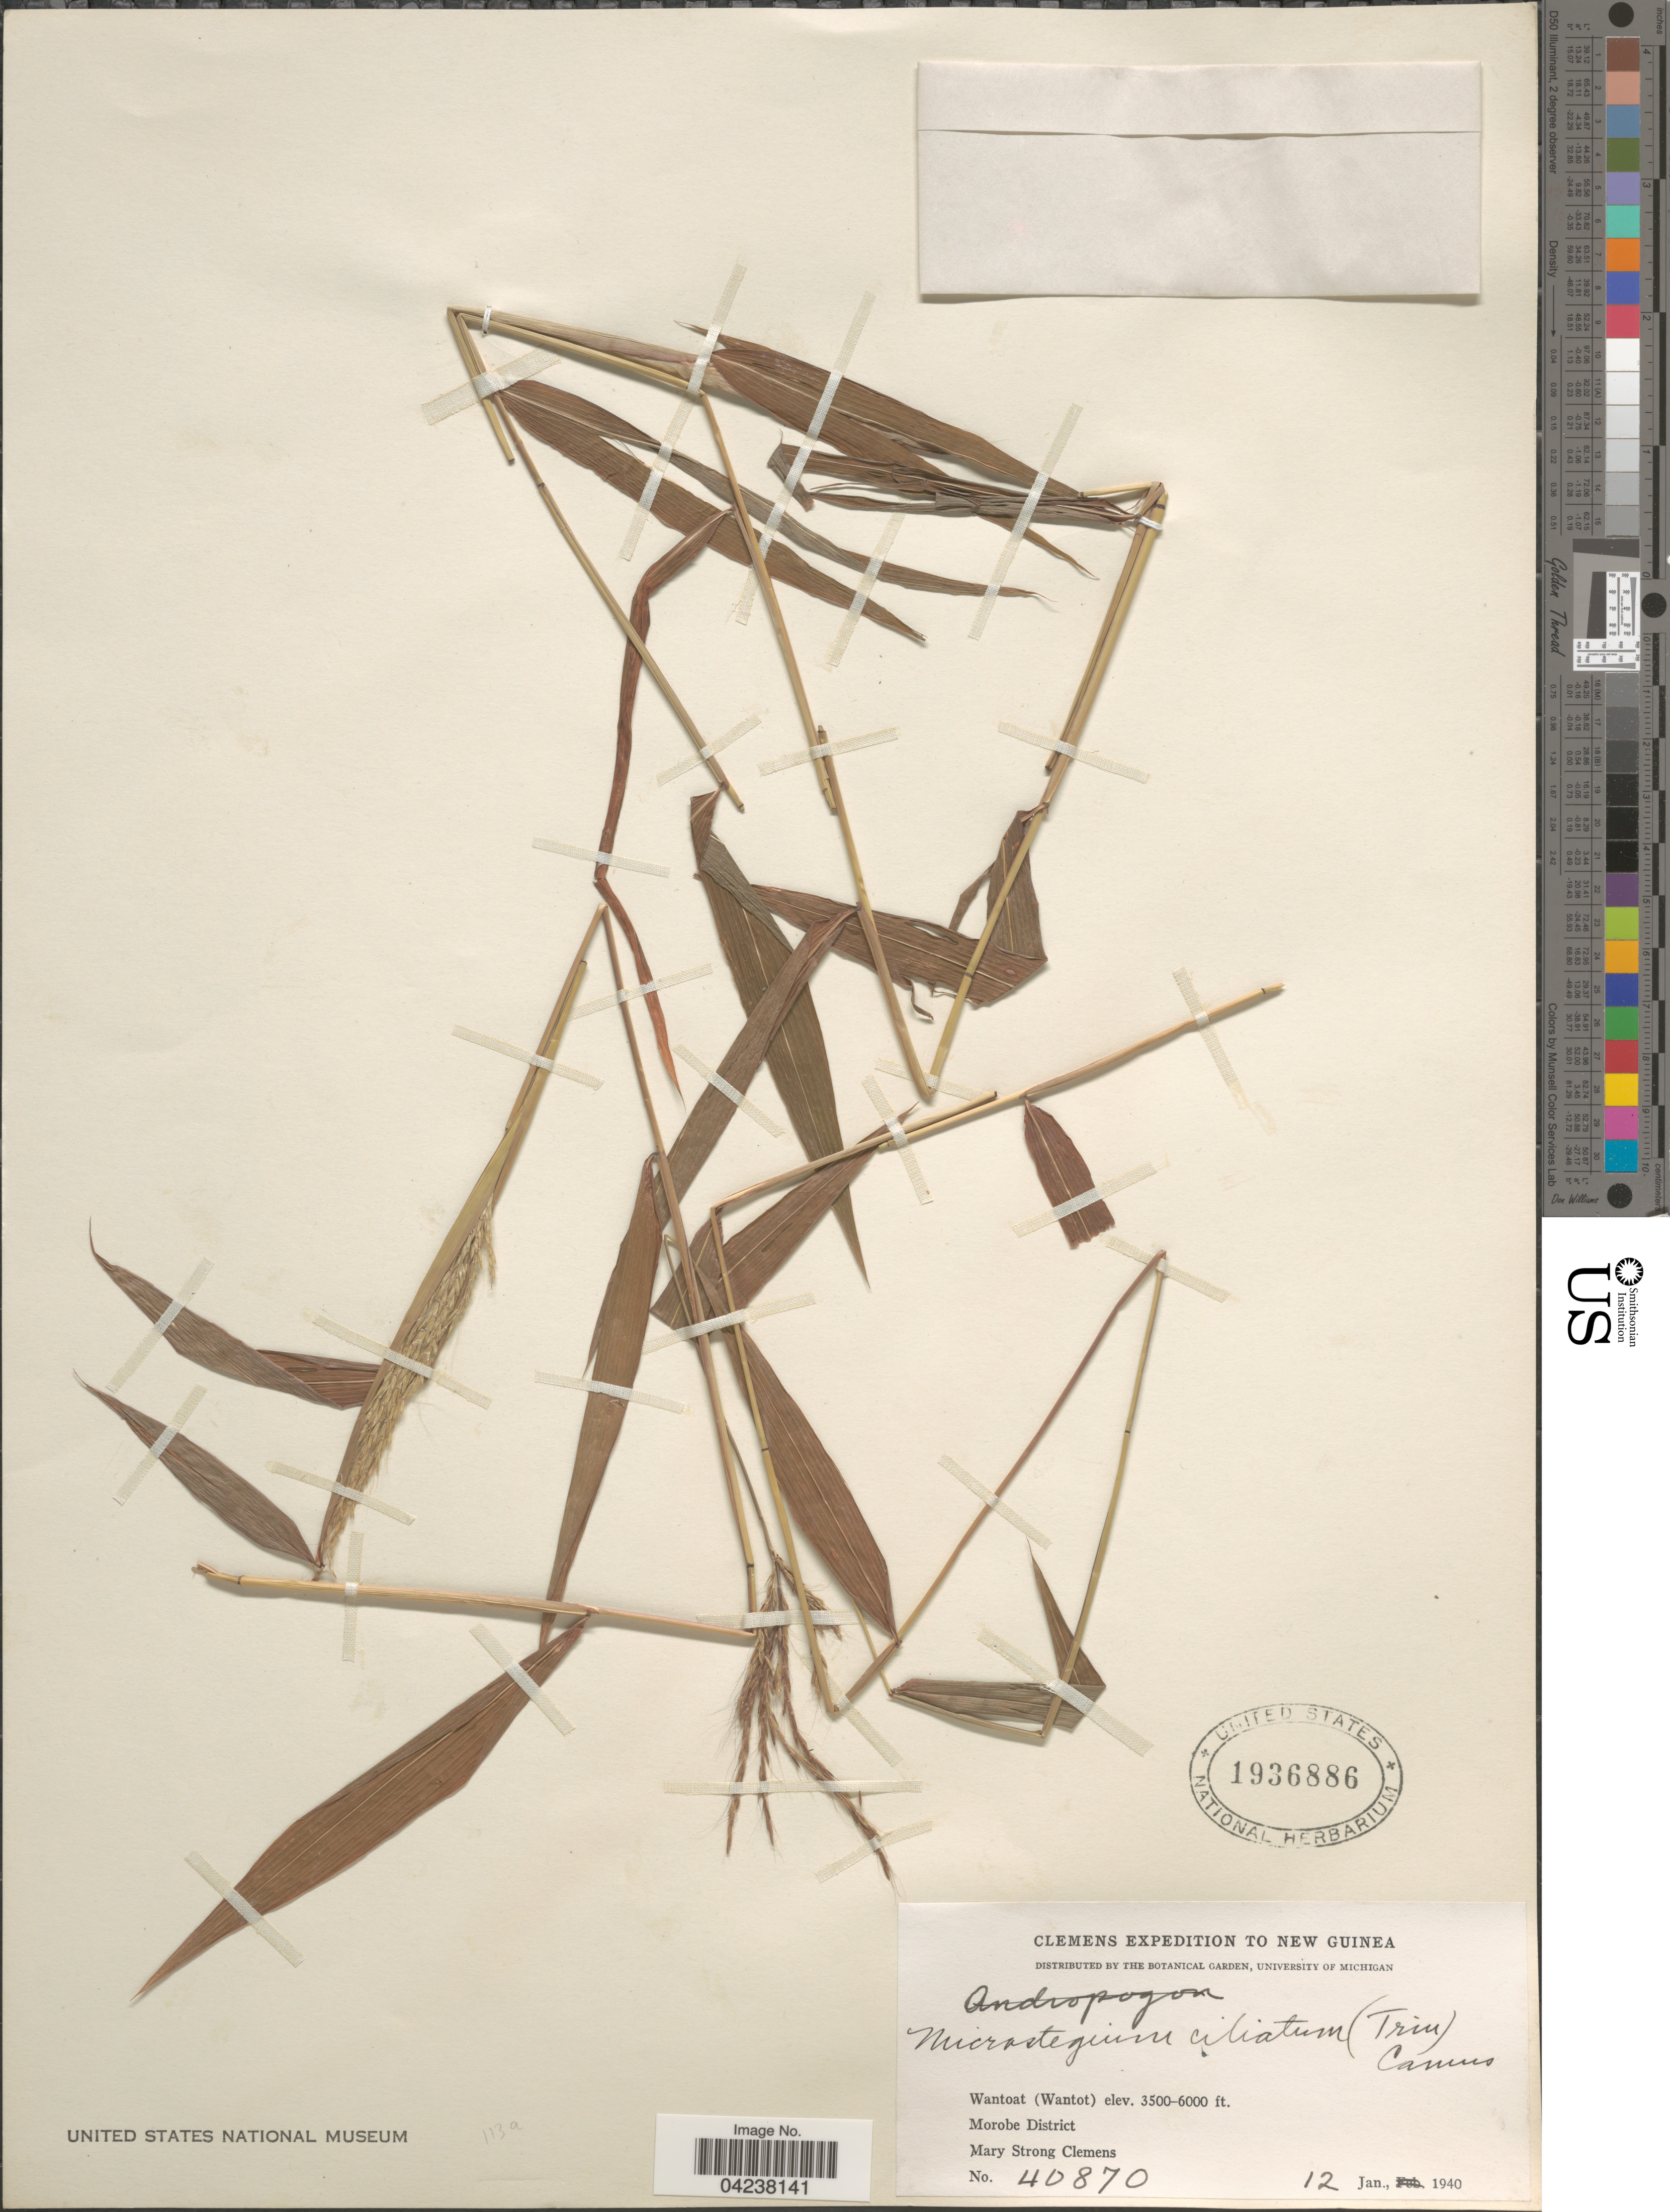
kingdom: Plantae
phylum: Tracheophyta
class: Liliopsida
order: Poales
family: Poaceae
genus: Microstegium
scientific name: Microstegium ciliatum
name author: (Trin.) A. Camus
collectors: M. S. Clemens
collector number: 40870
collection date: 1940-01-12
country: Papua New Guinea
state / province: Morobe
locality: Clemens Expedition to New Guinea. Wantot (Wantot). Morobe District.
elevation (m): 1067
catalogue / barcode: US 1936886